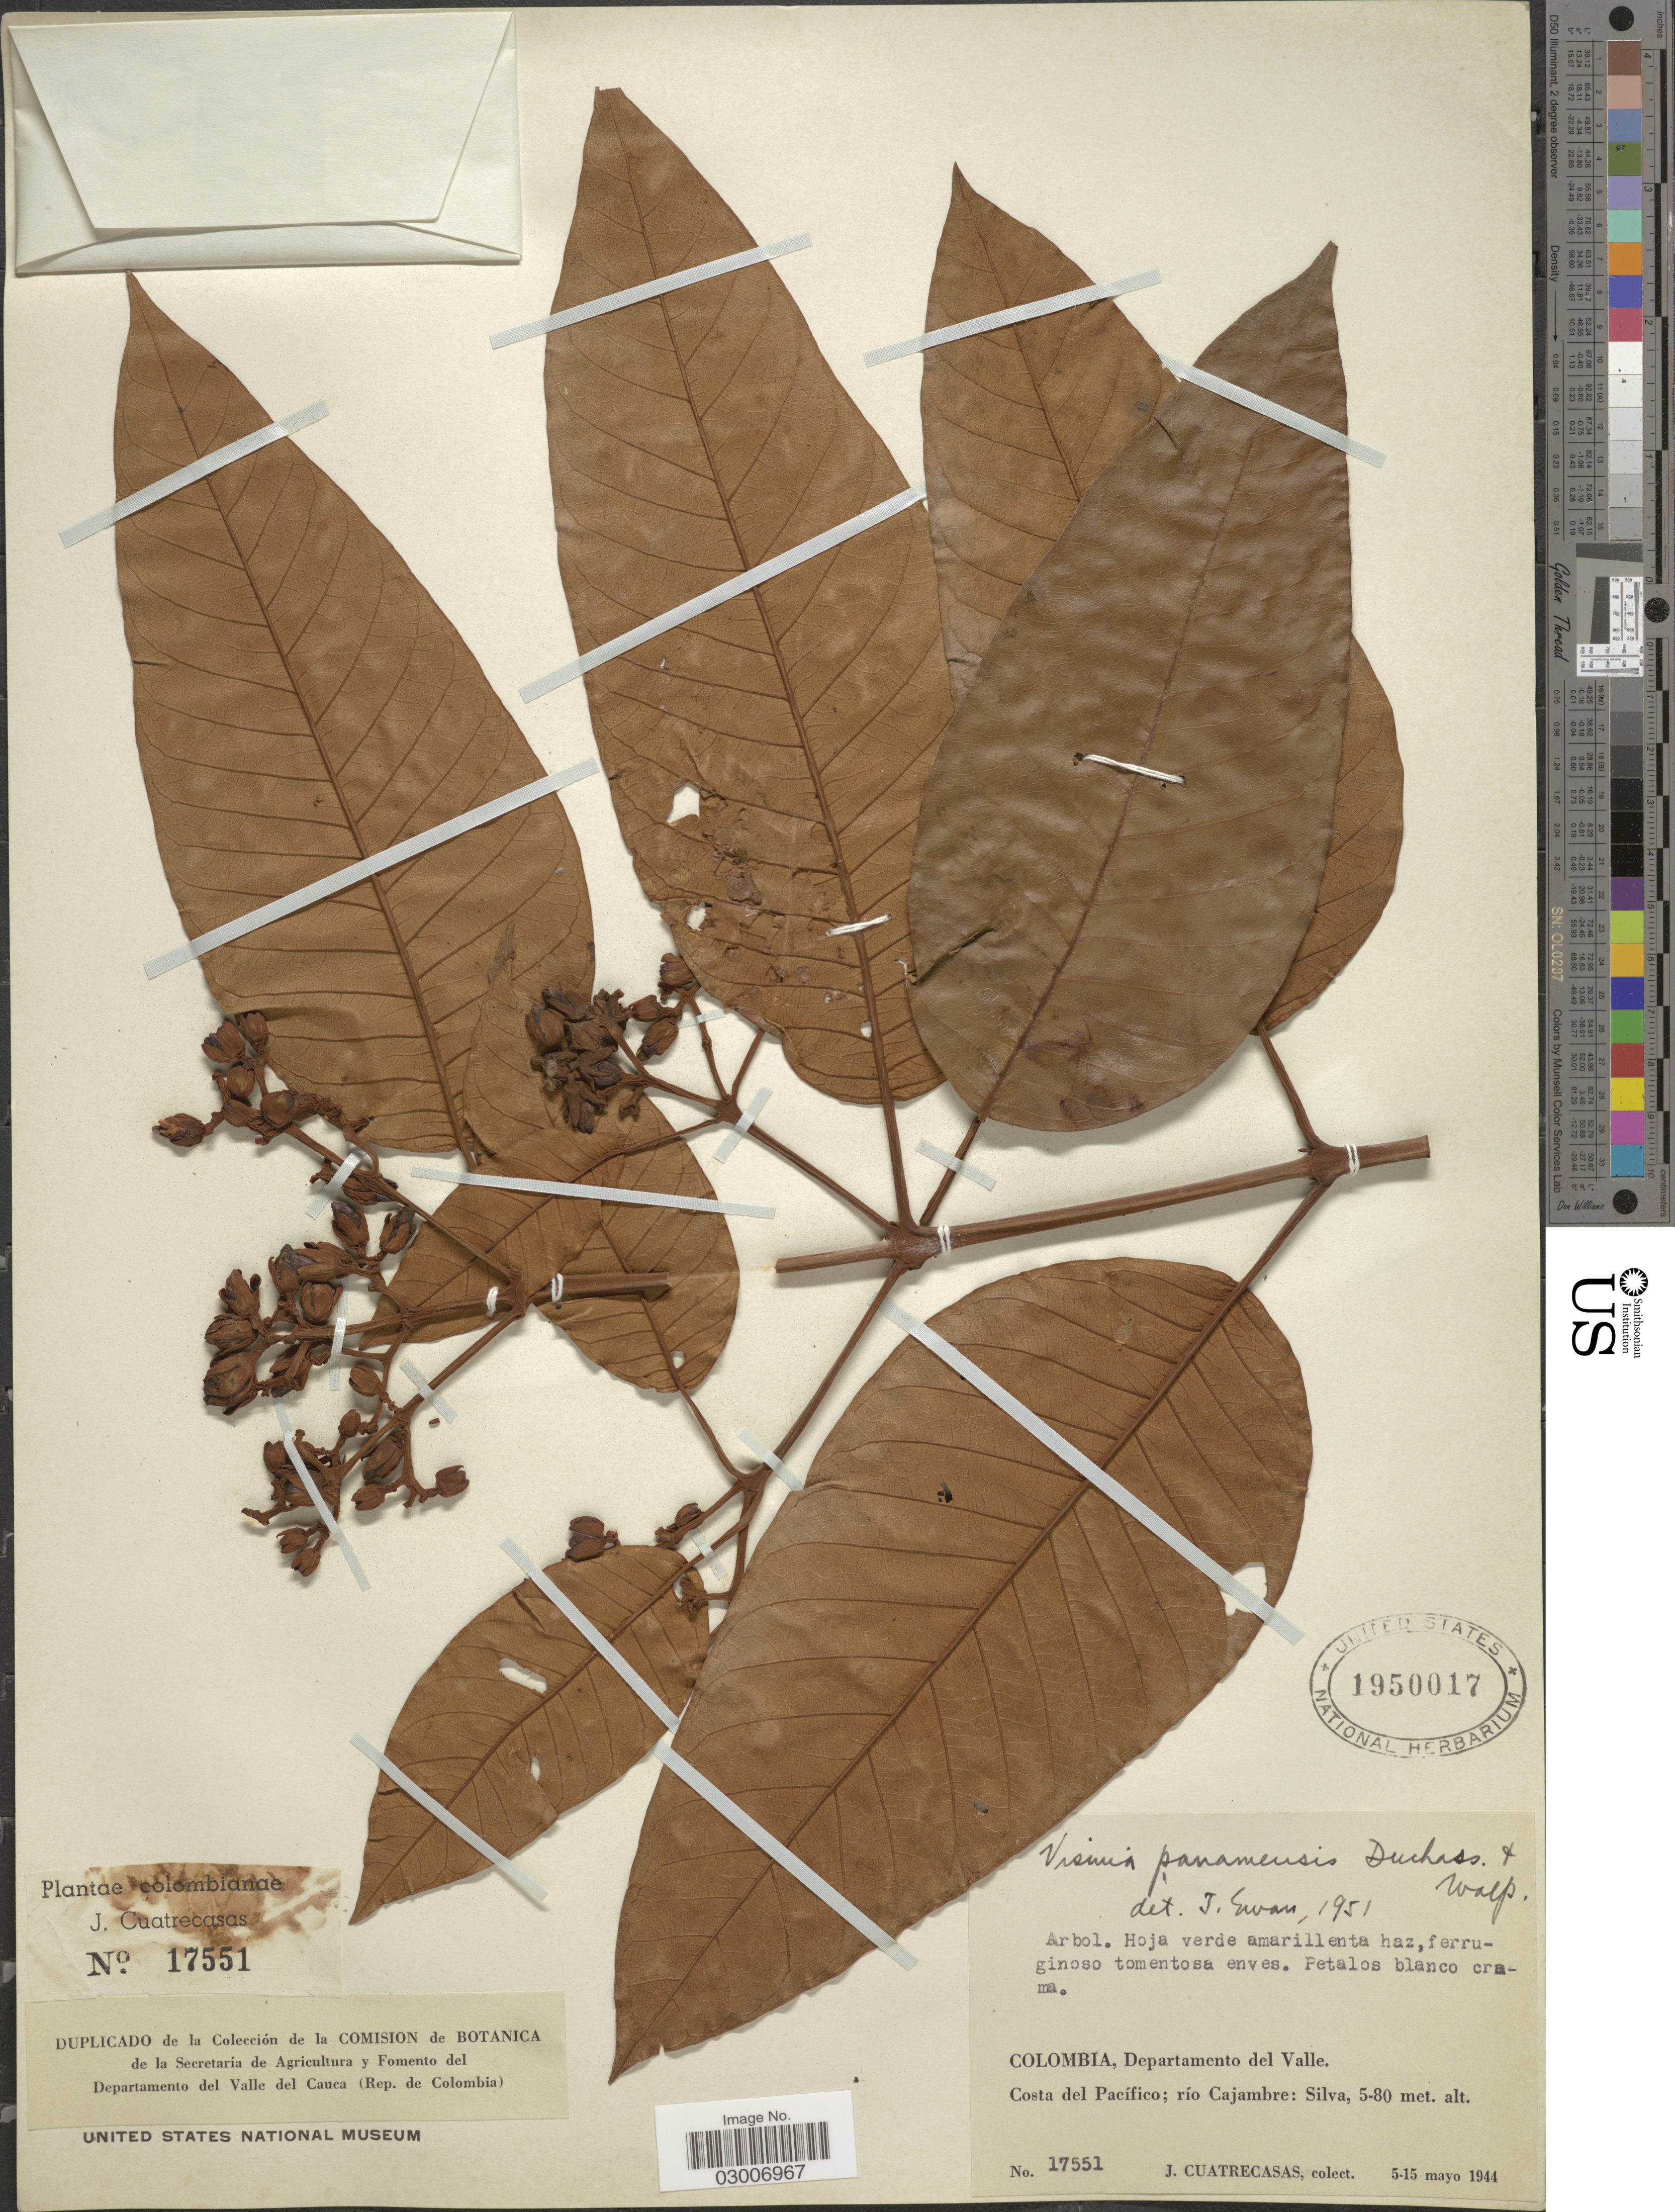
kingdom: Plantae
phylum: Tracheophyta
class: Magnoliopsida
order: Malpighiales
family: Hypericaceae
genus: Vismia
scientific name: Vismia panamensis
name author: Duchass. & Walp.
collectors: J. Cuatrecasas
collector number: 17551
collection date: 1944-05-05/1944-05-15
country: Colombia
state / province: Valle del Cauca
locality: Departamento del Valle. Costa del Pacífico; río Cajambre: Silva.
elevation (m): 5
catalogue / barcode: US 1950017